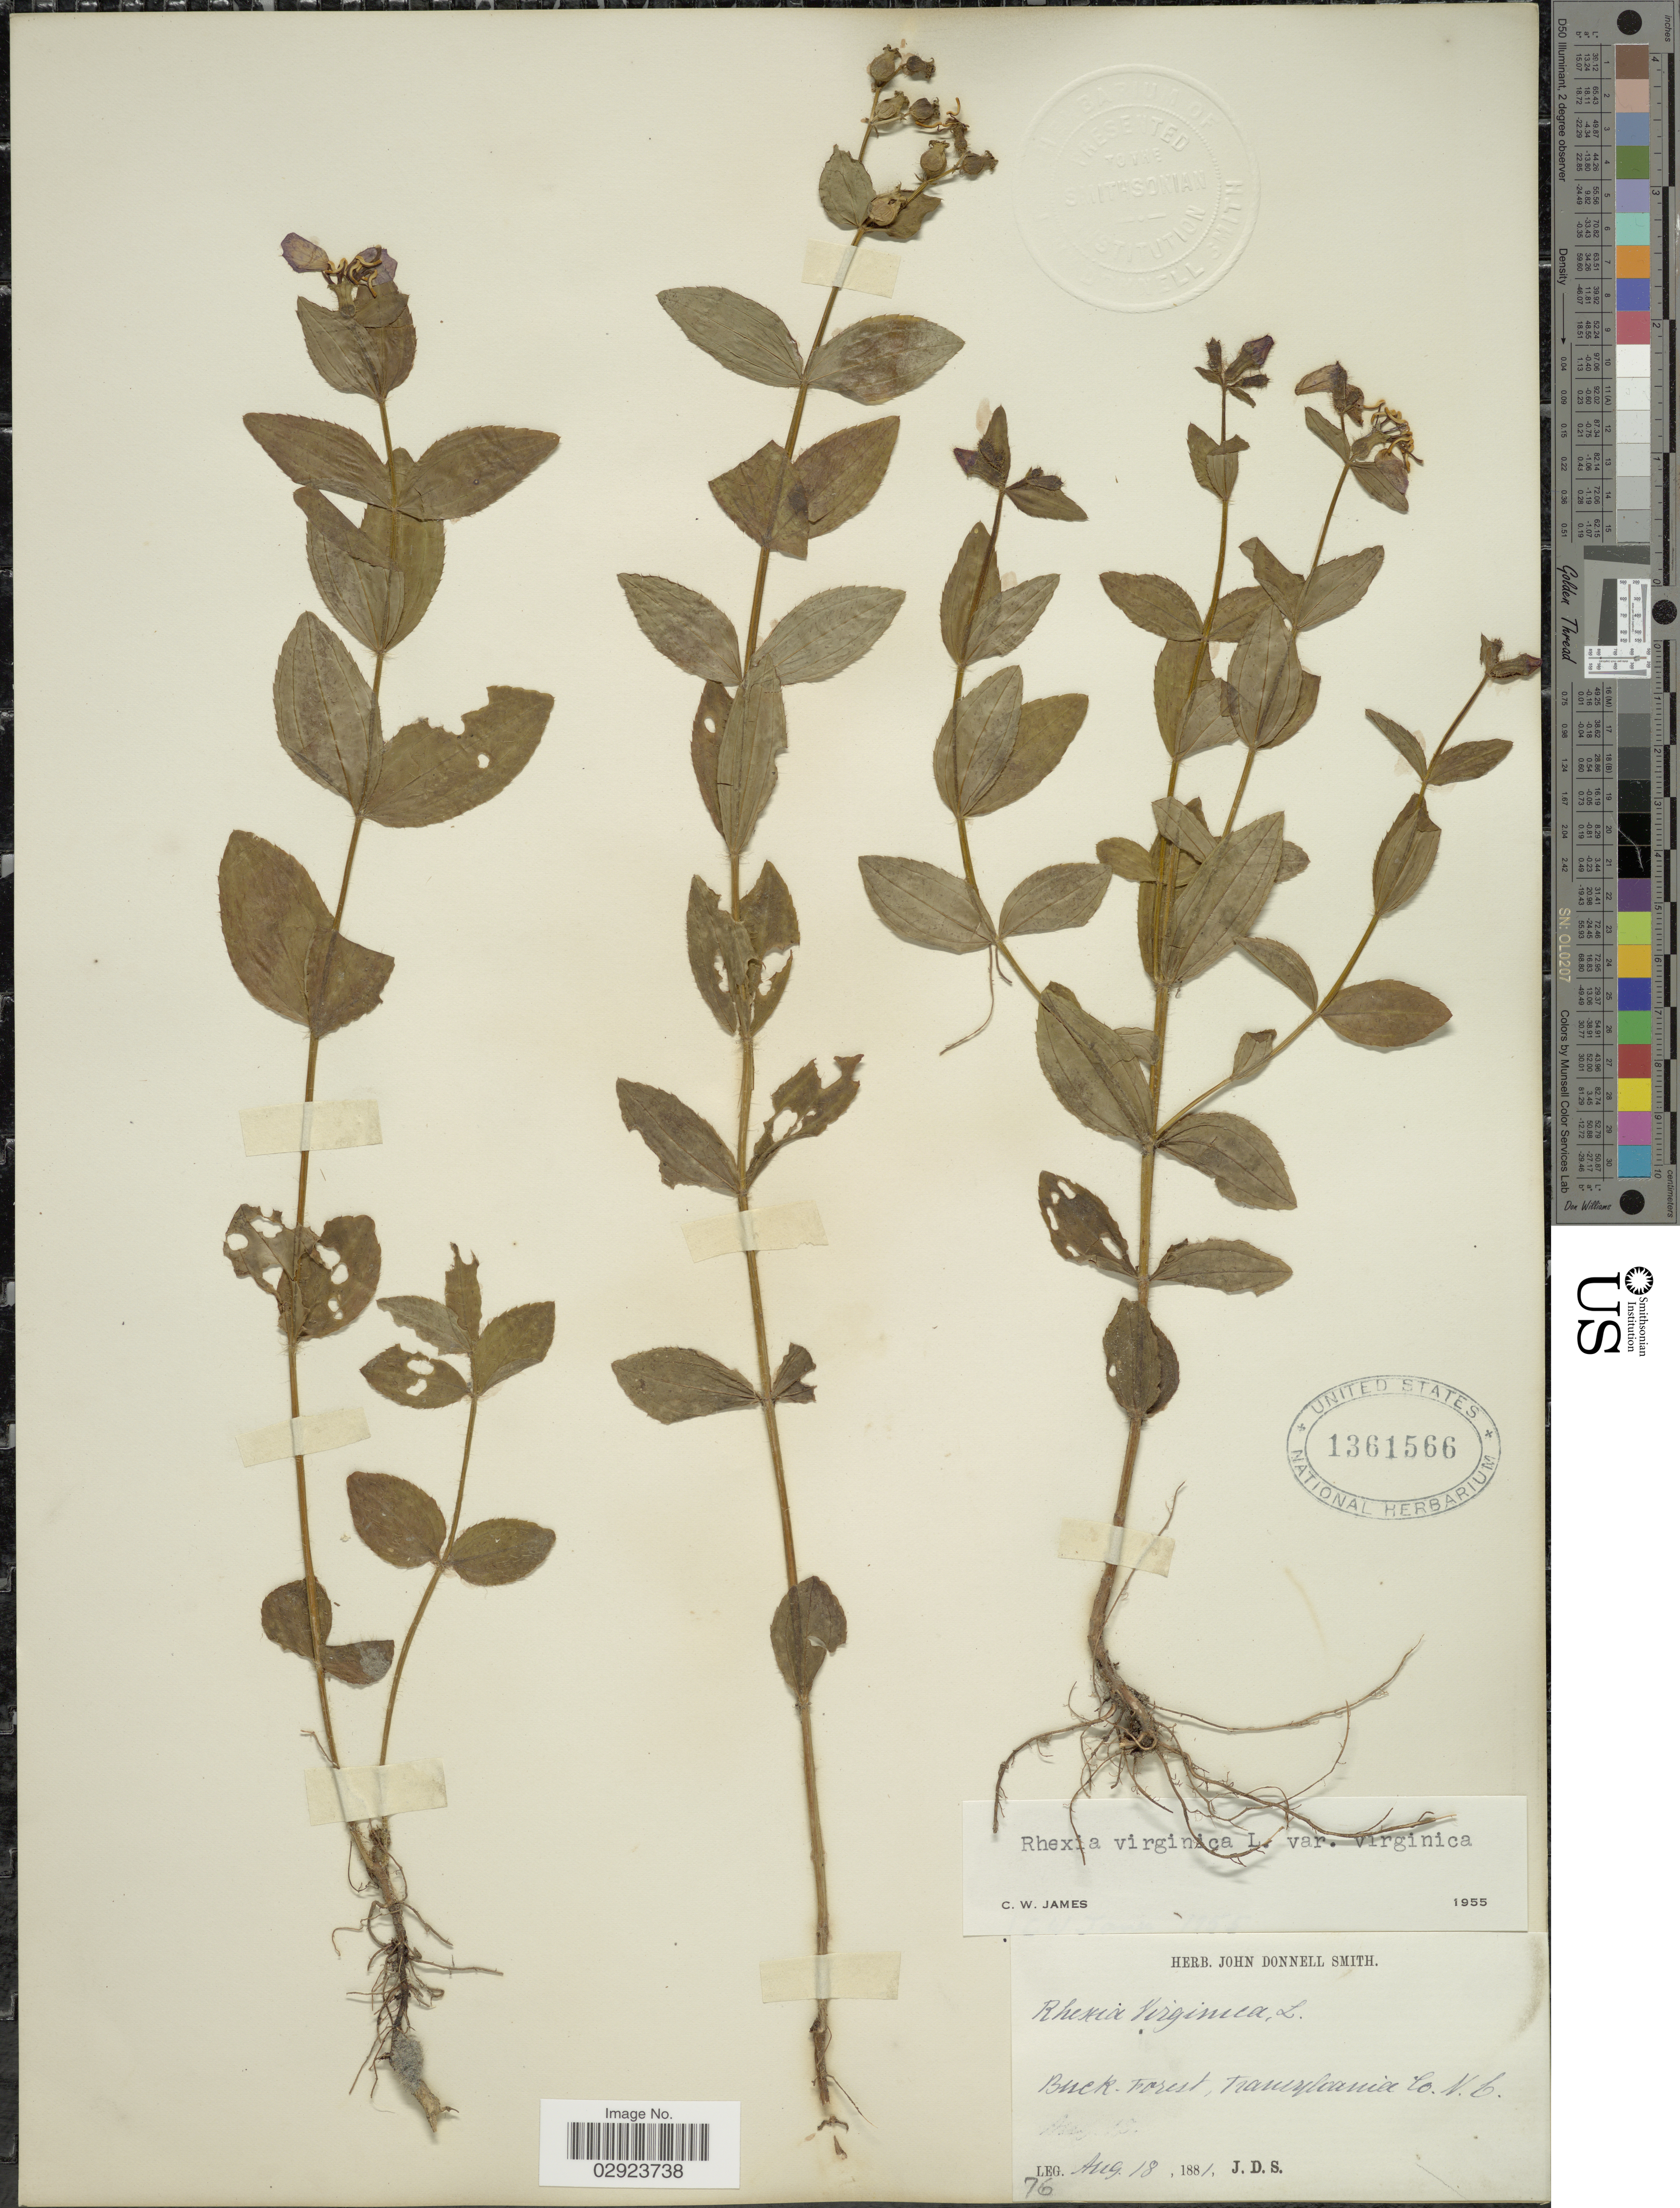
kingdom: Plantae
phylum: Tracheophyta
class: Magnoliopsida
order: Myrtales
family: Melastomataceae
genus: Rhexia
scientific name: Rhexia virginica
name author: L.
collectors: J. Donnell Smith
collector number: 76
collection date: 1881-08-18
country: United States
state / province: North Carolina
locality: Transylvania Co.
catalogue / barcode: US 1361566